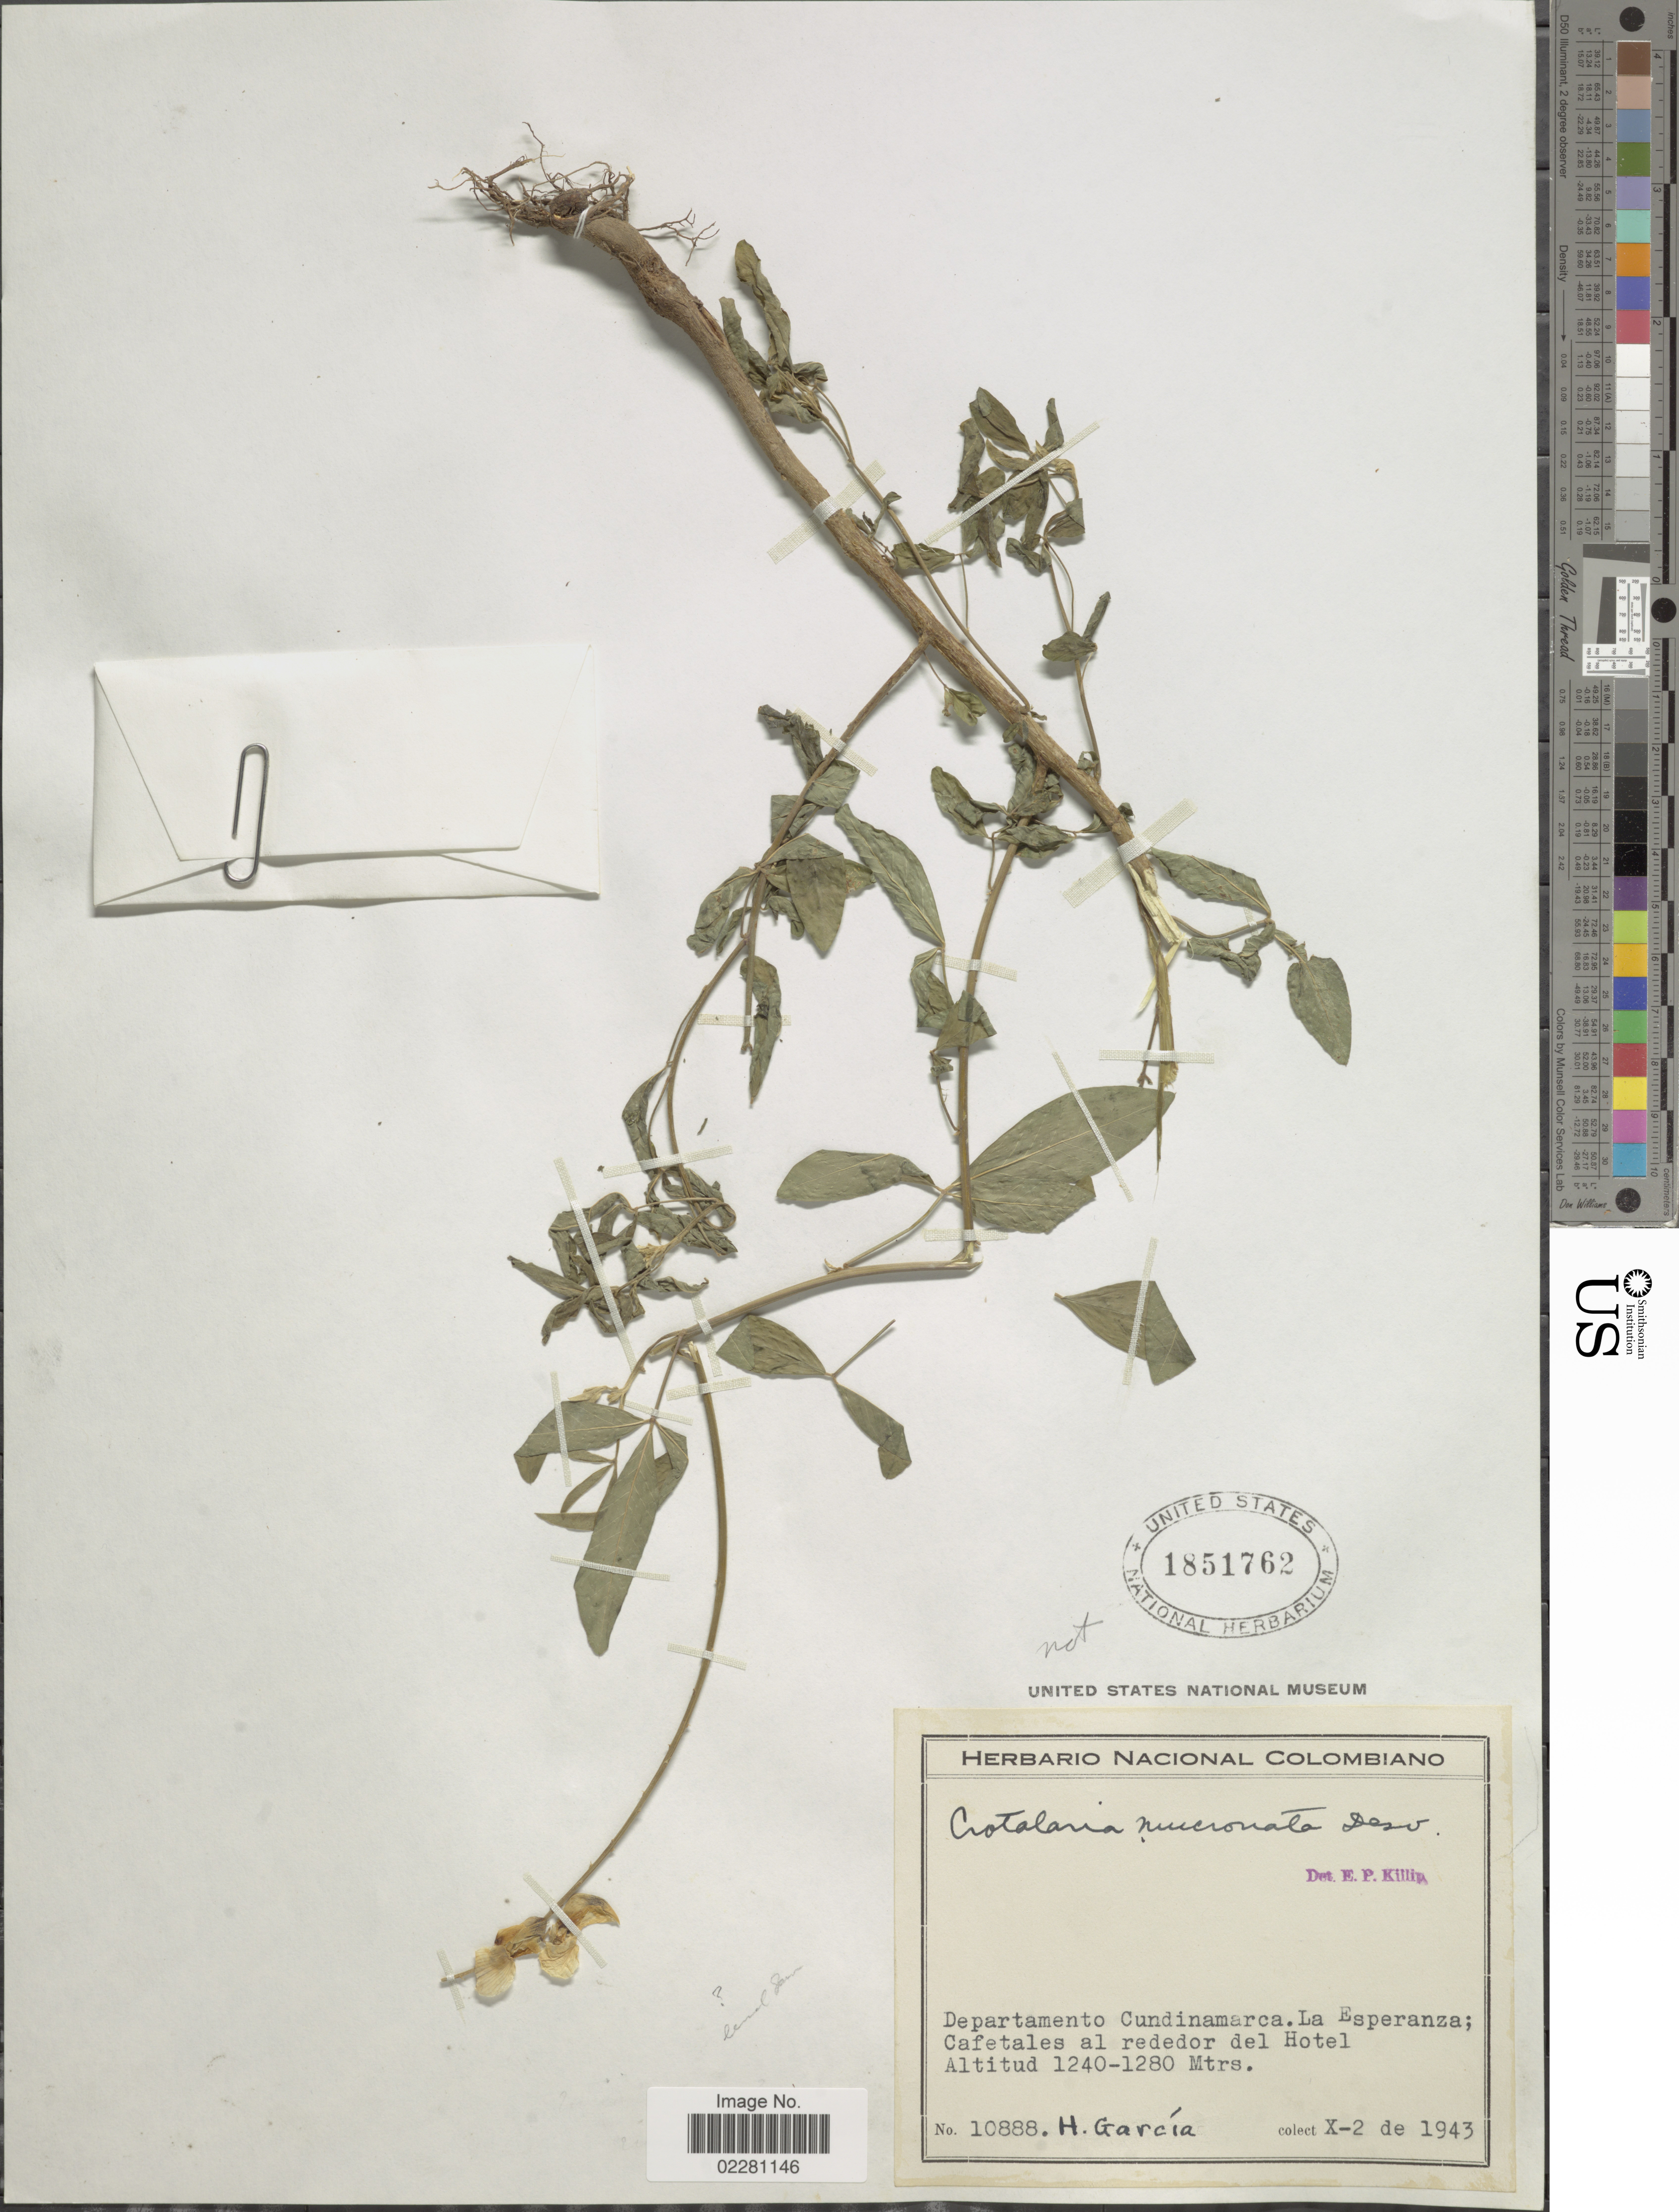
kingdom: Plantae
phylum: Tracheophyta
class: Magnoliopsida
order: Fabales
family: Fabaceae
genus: Crotalaria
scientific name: Crotalaria mucronata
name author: Desv.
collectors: H. Garcia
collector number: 10888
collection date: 1943-10-02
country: Colombia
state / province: Cundinamarca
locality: La Esperanza, Cafetales al rededor del Hotel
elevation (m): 1240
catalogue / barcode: US 1851762